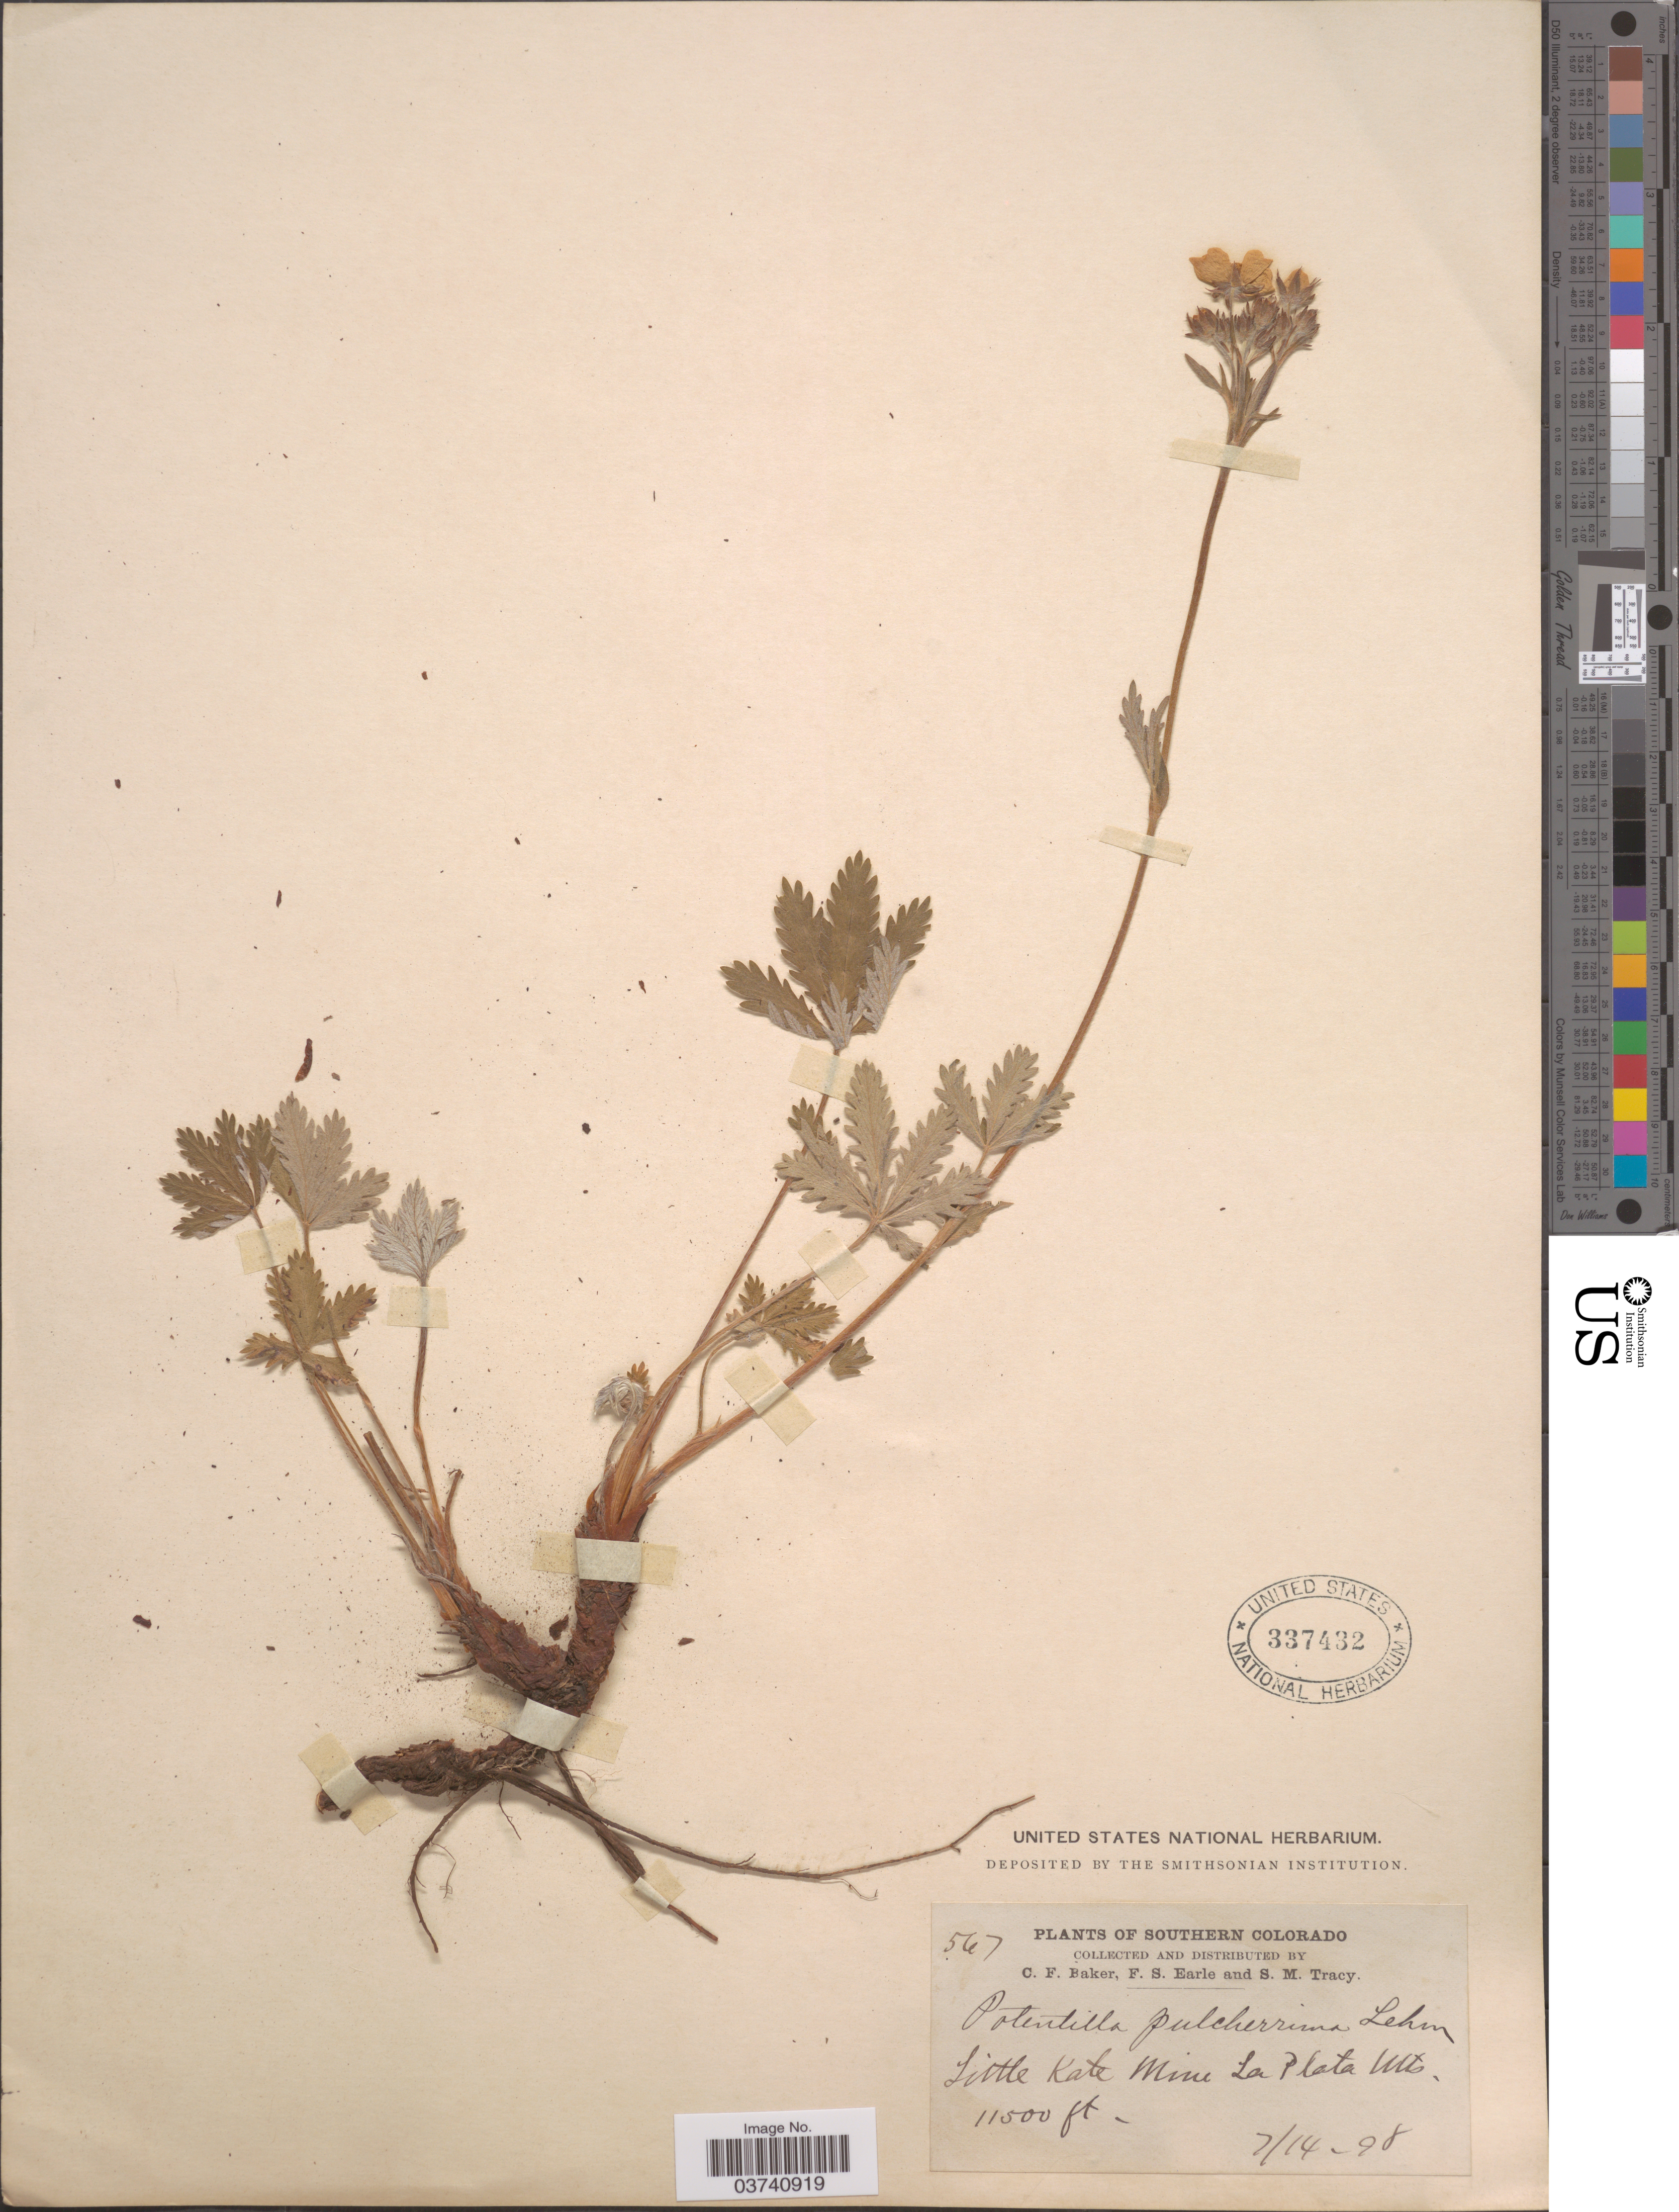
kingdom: Plantae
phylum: Tracheophyta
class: Magnoliopsida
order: Rosales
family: Rosaceae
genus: Potentilla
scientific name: Potentilla pulcherrima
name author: Lehm.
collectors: C. F. Baker, F. S. Earle & S. M. Tracy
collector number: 567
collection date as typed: Transcribed d/m/y: 14/7/98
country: United States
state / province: Colorado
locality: Southern Colorado. Little Kate Mine, La Plata Mts.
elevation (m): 3505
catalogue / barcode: US 337432